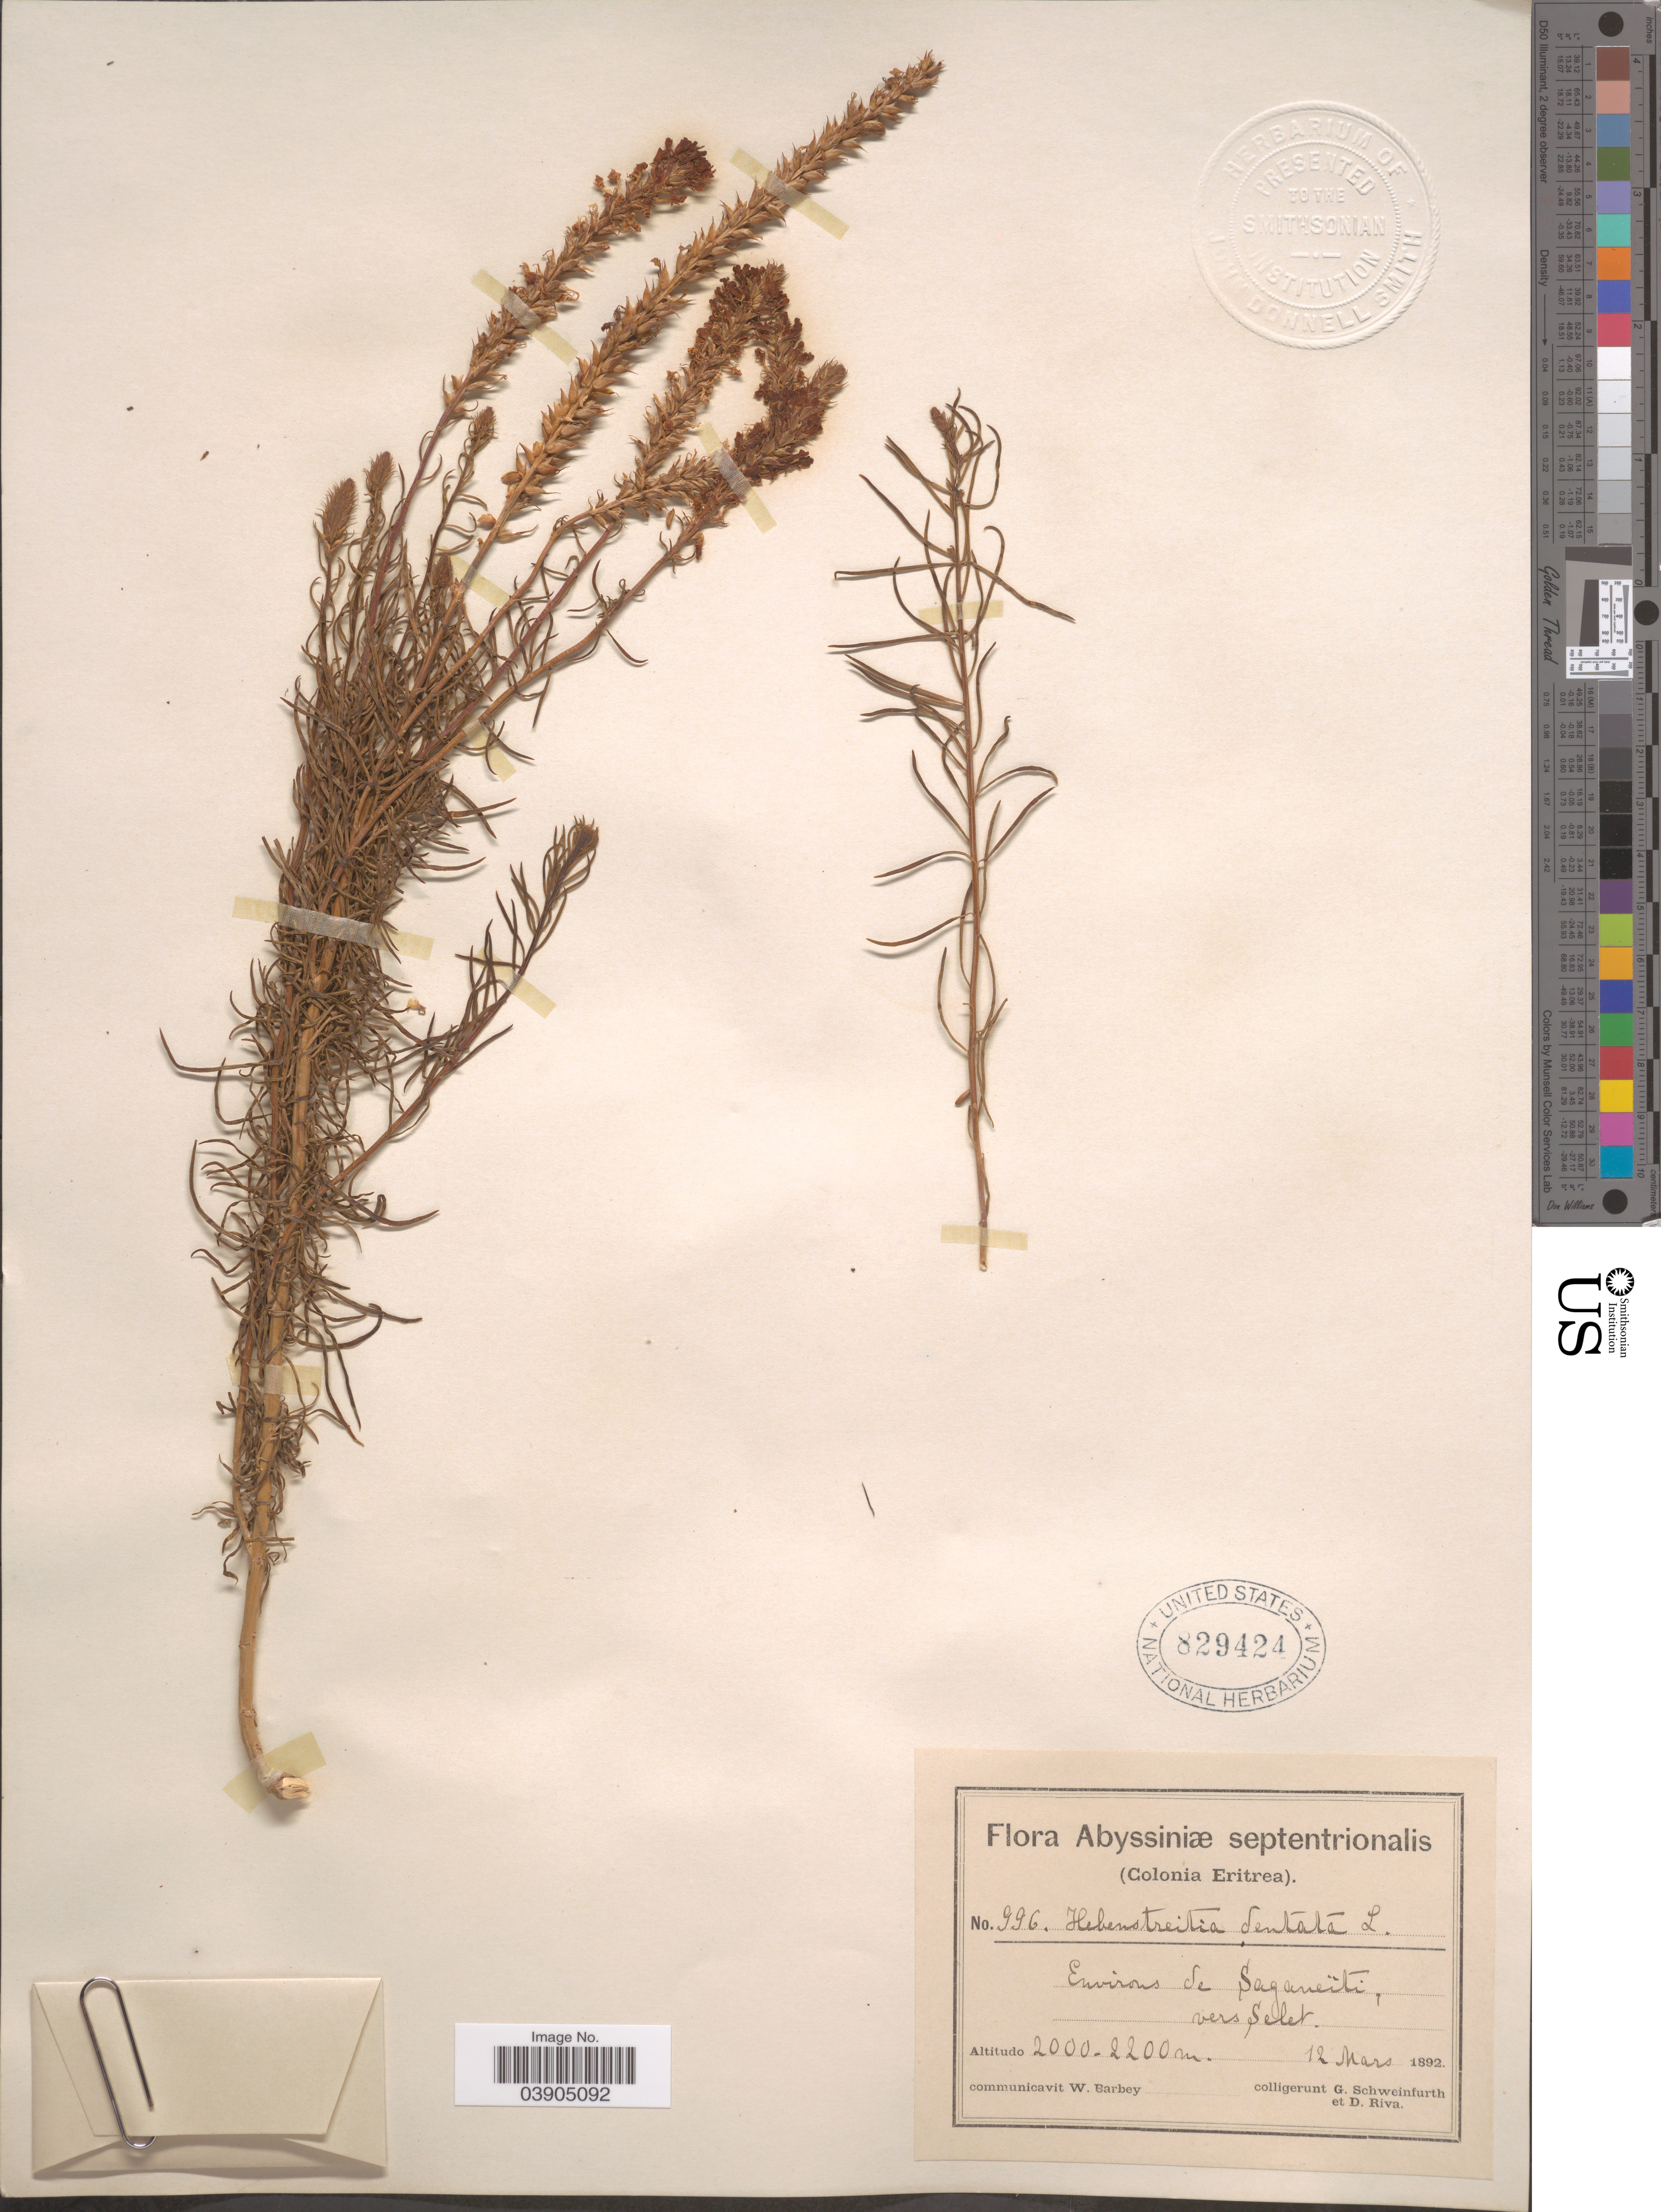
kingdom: Plantae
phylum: Tracheophyta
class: Magnoliopsida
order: Lamiales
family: Scrophulariaceae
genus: Hebenstretia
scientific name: Hebenstretia dentata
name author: L.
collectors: G. A. Schweinfurth (herbarium) & D. Riva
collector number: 996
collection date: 1892-03-12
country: Eritrea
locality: Abyssinæ septentrionalis. (Colonia Eritrea). Environs de Saganeïti, vers Selet.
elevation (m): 2000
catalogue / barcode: US 829424